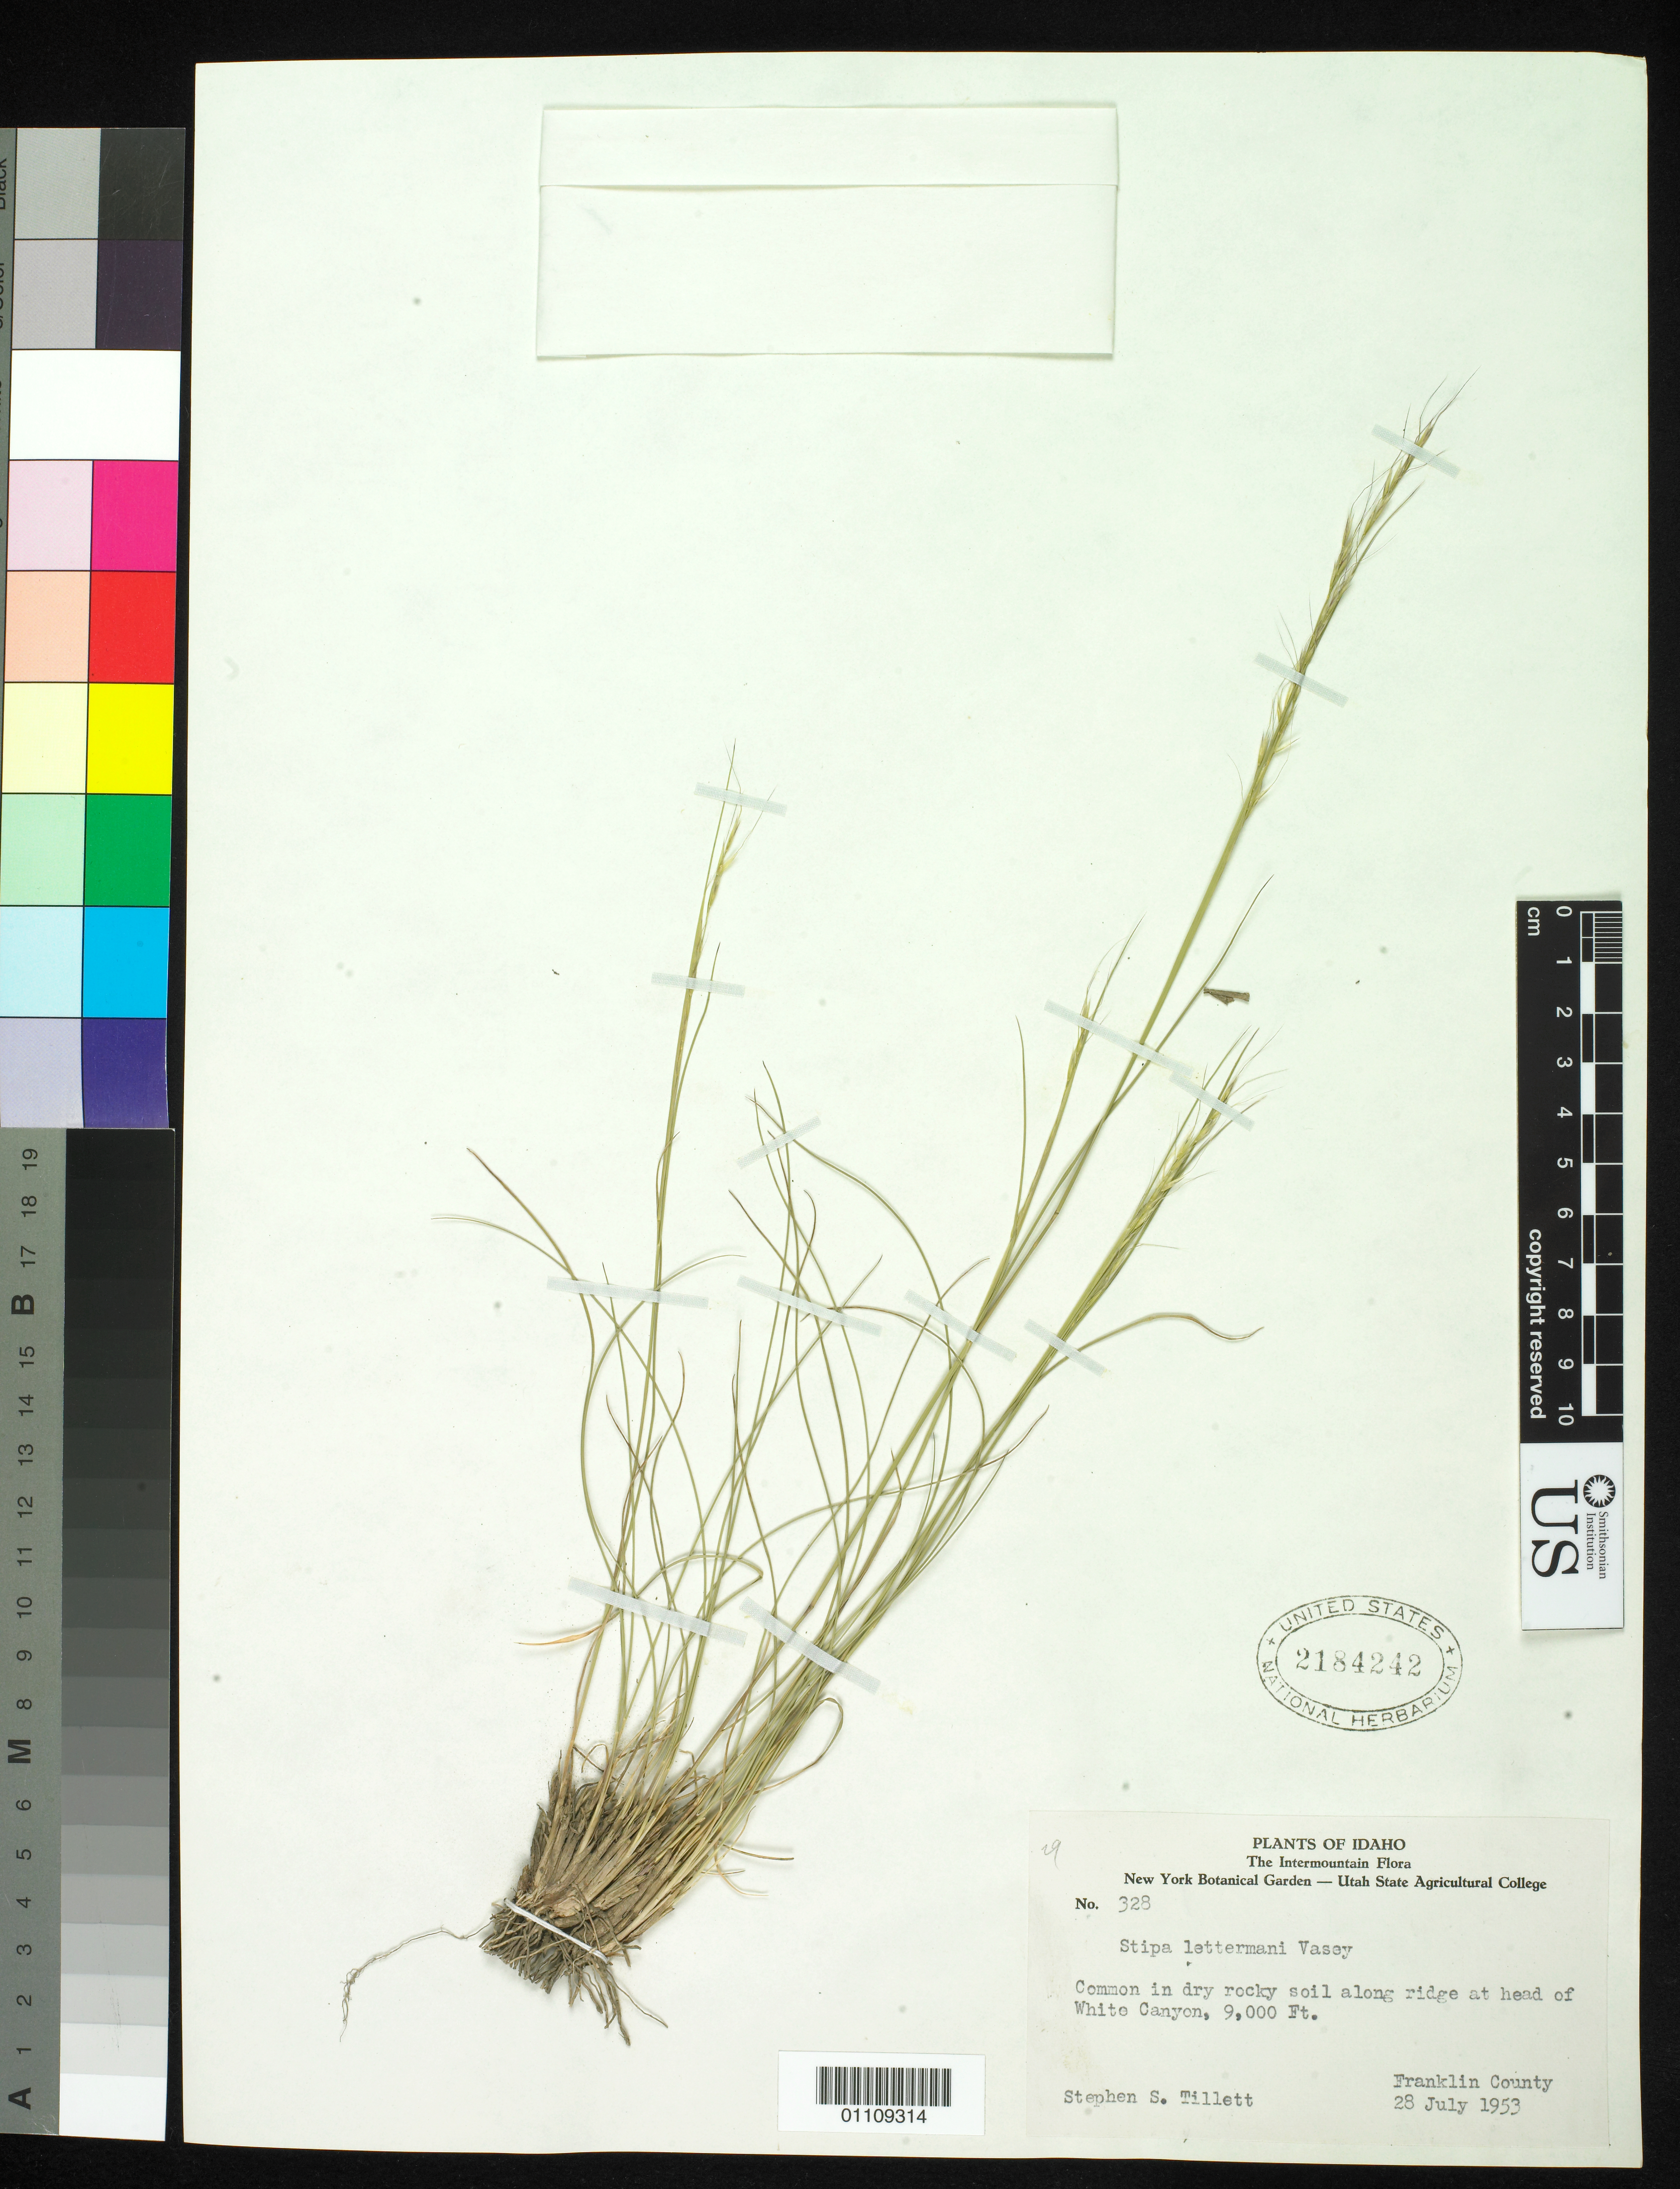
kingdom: Plantae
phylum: Tracheophyta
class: Liliopsida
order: Poales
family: Poaceae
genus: Eriocoma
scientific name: Eriocoma lettermanii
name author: (Vasey) Romasch.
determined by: Poaceae Reorganization Project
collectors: S. S. Tillett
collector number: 328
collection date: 1953-07-28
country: United States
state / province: Idaho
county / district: Franklin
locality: Common in dry rocky soil along ridge at head of White Canyon.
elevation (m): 2743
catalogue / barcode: US 2184242